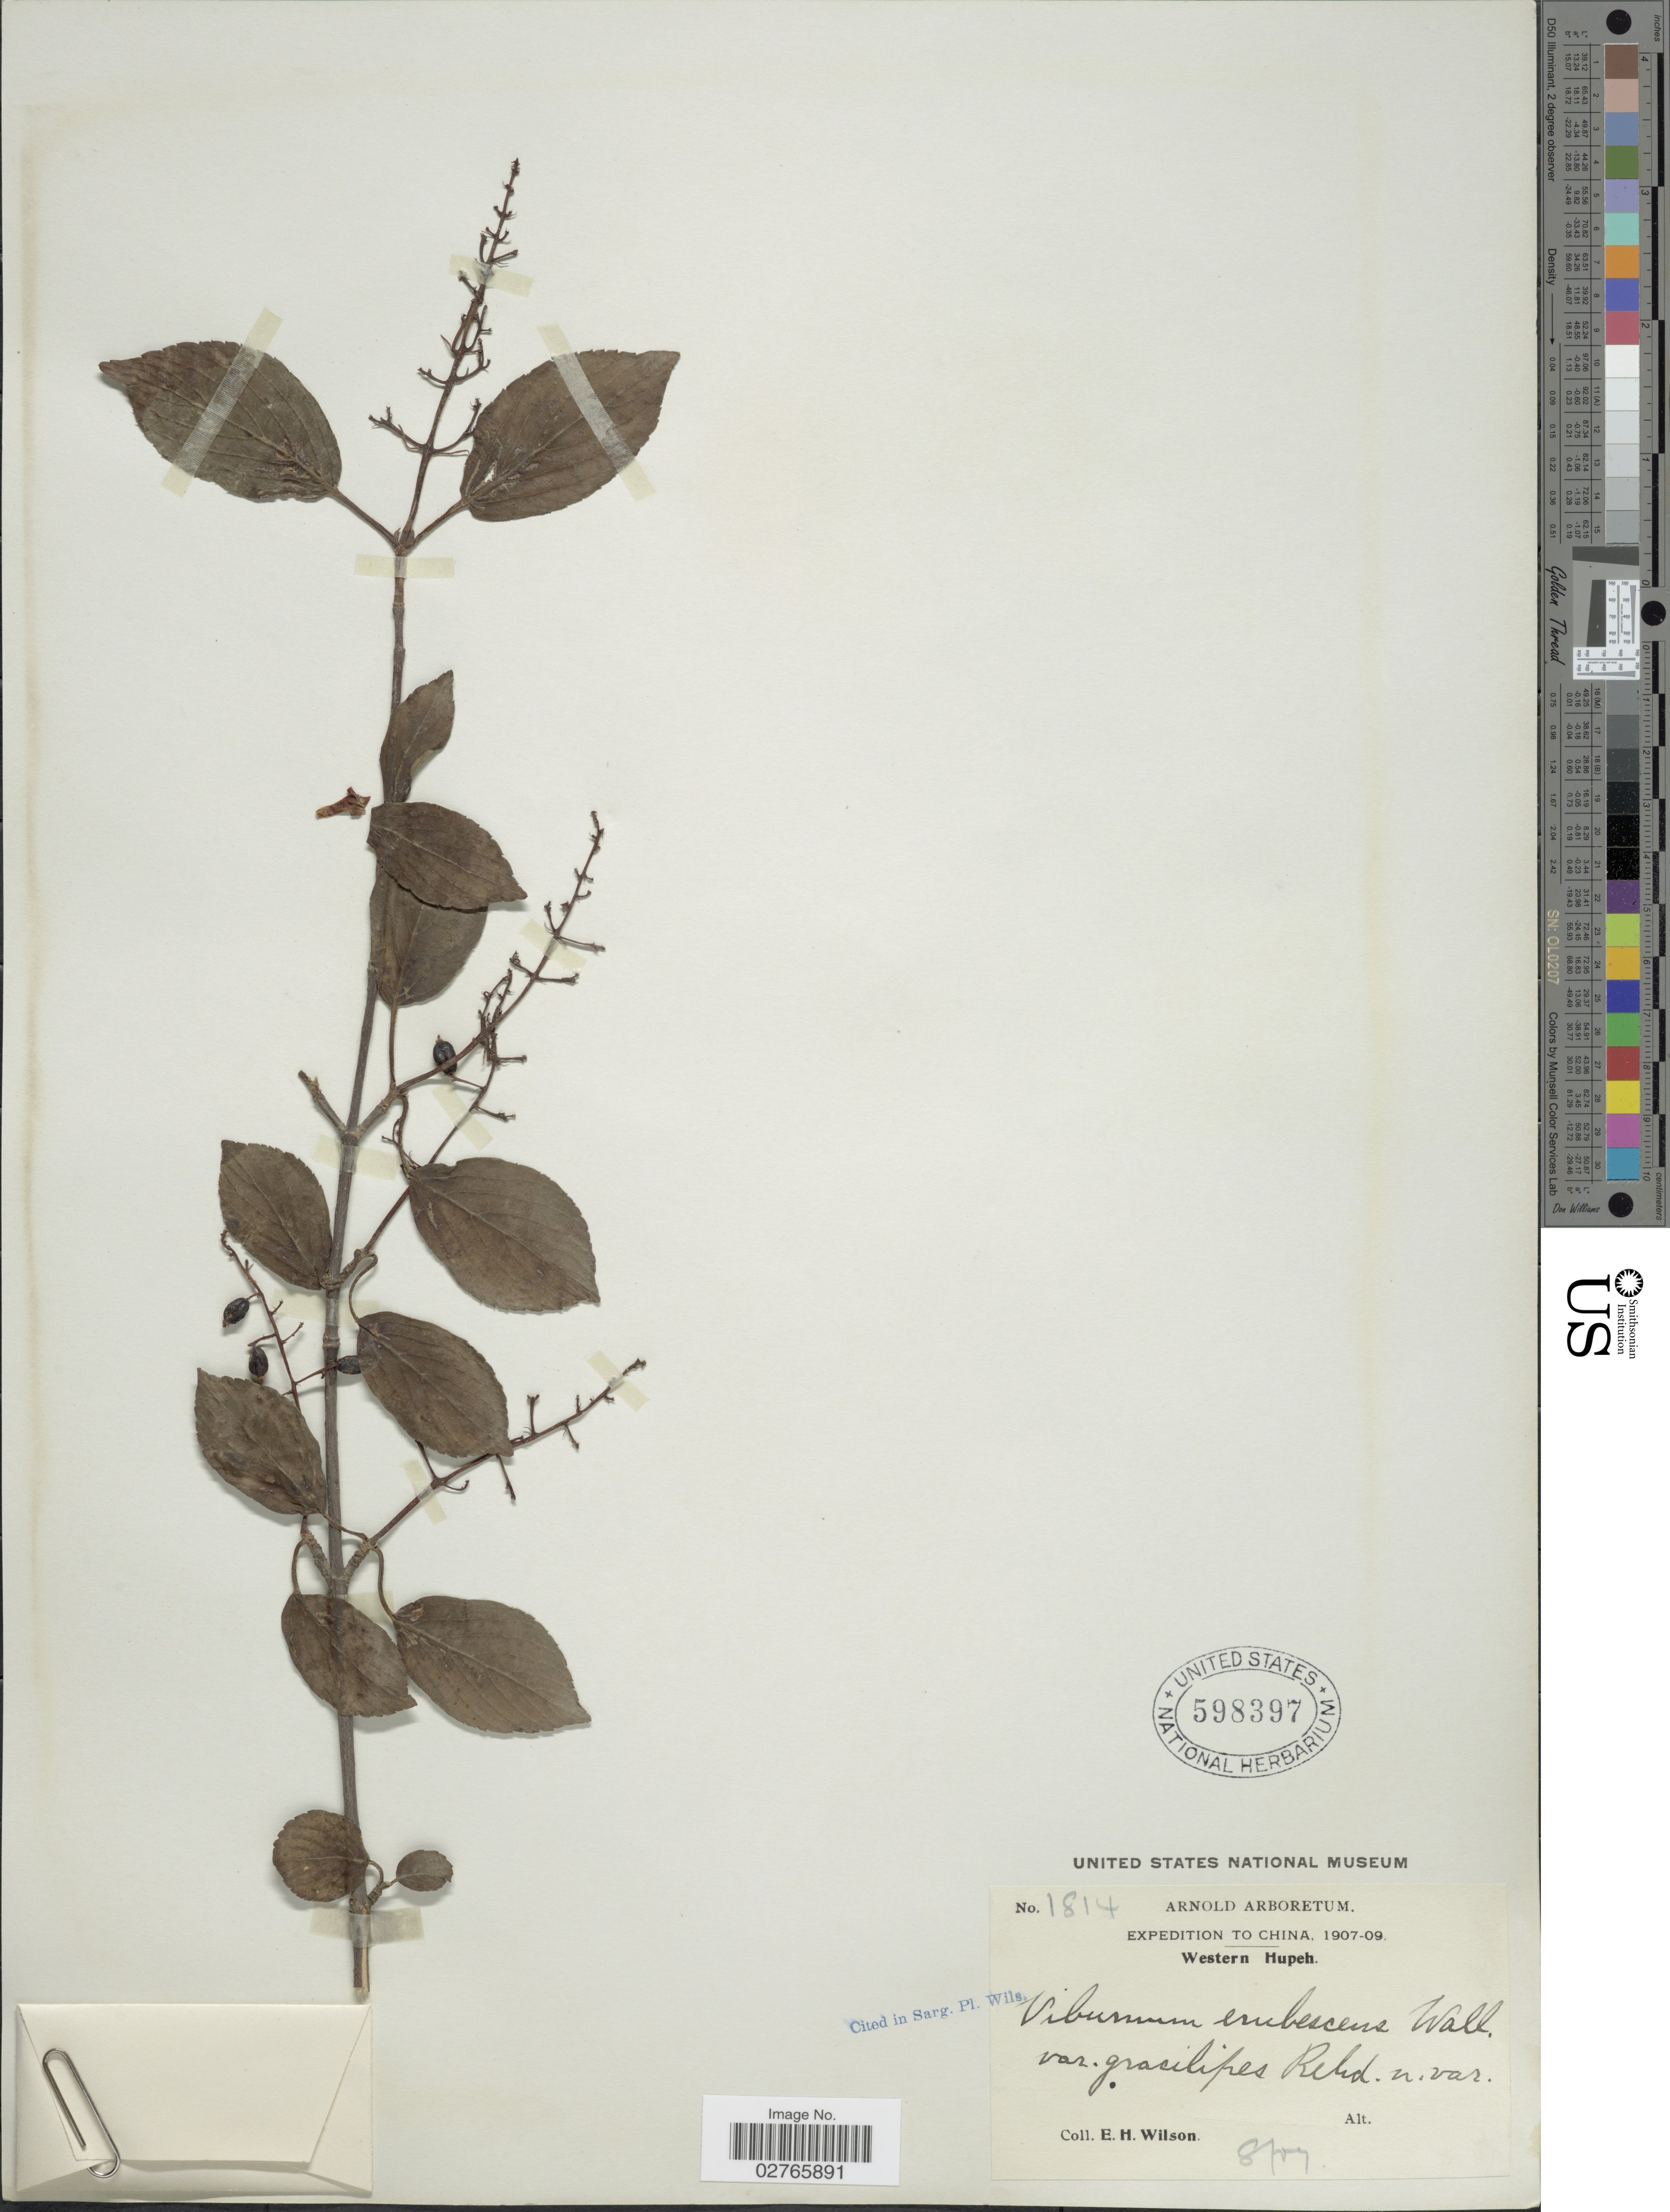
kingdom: Plantae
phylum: Tracheophyta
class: Magnoliopsida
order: Dipsacales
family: Viburnaceae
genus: Viburnum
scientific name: Viburnum erubescens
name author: Wall.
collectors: E. Wilson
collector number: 1814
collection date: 1907-08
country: China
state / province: Hubei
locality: Western Hupeh.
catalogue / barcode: US 598397